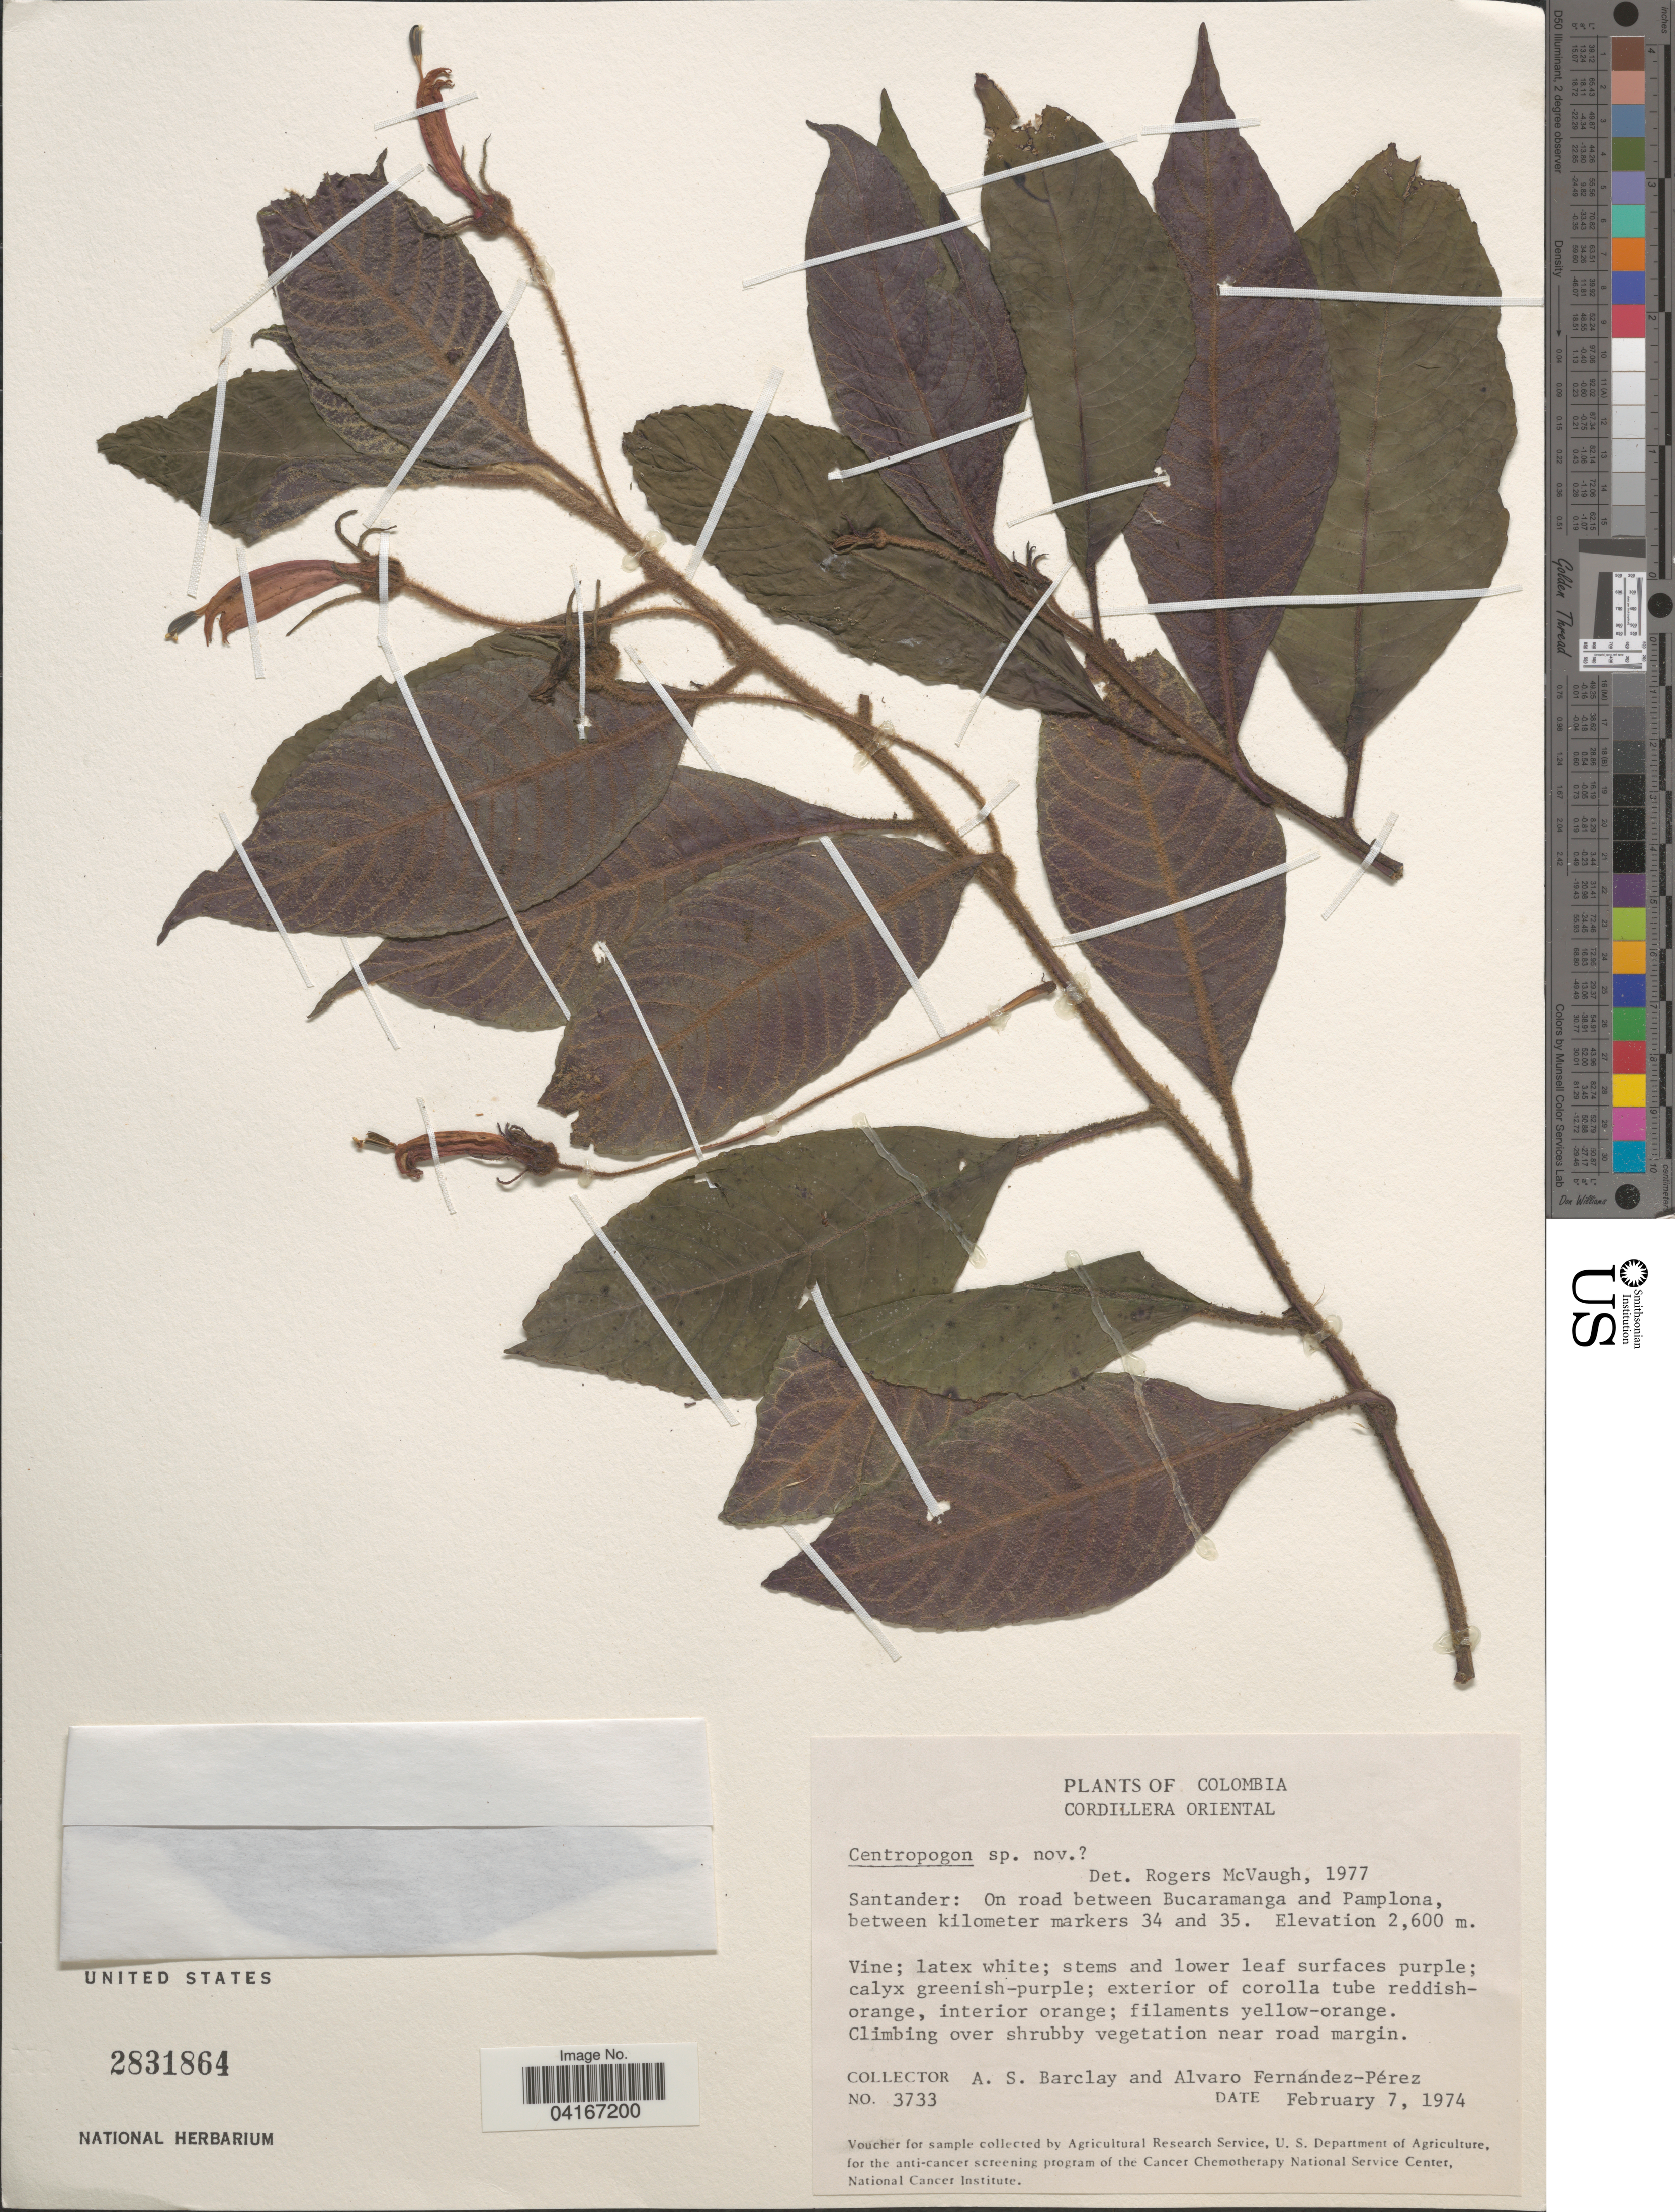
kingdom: Plantae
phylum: Tracheophyta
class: Magnoliopsida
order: Asterales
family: Campanulaceae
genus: Centropogon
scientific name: Centropogon sp.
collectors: A. S. Barclay & A. Fernández-Pérez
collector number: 3733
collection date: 1974-02-07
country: Colombia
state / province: Santander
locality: Cordillera Oriental. On road between Bucaramanga and Pamplona, between kilometer markers 34 and 35.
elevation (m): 2600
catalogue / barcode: US 2831864